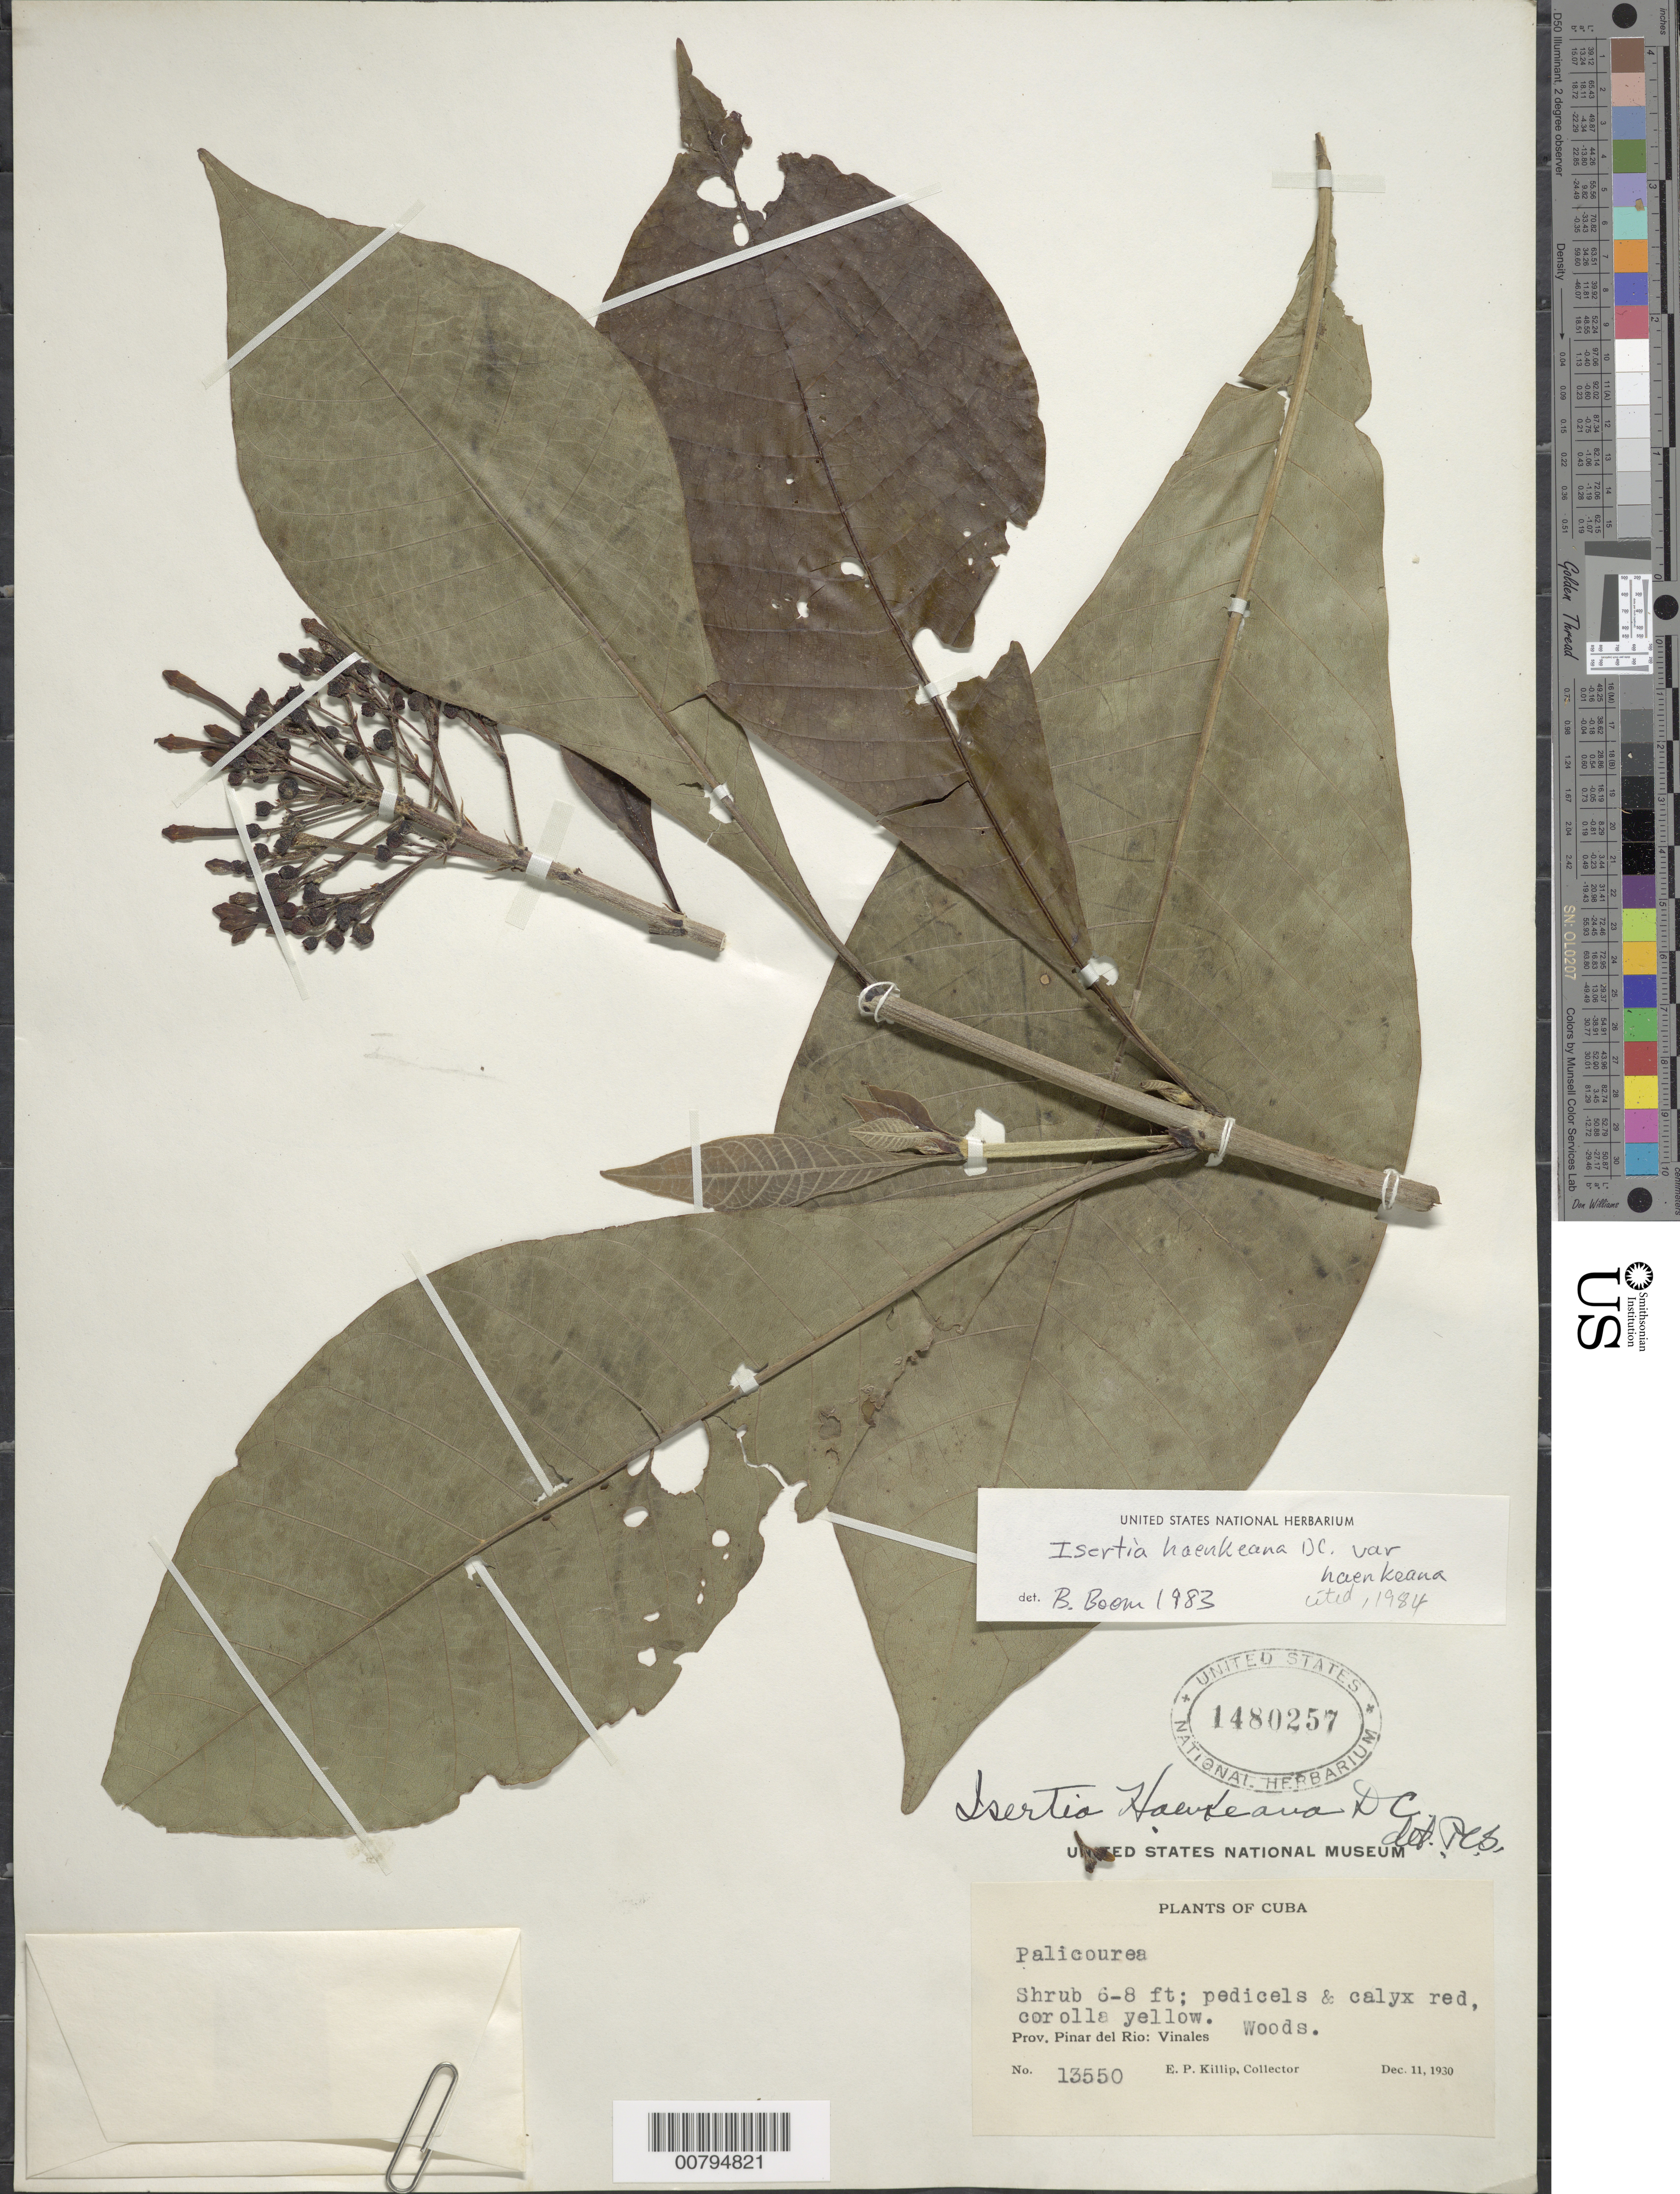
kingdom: Plantae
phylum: Tracheophyta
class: Magnoliopsida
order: Gentianales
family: Rubiaceae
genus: Isertia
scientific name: Isertia haenkeana var. haenkeana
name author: DC.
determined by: Boom, B. M.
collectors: E. P. Killip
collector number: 13550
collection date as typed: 11 Dec 1930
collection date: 1930-12-11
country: Cuba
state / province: Pinar del Río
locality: Vinales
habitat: Woods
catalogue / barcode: US 1480257